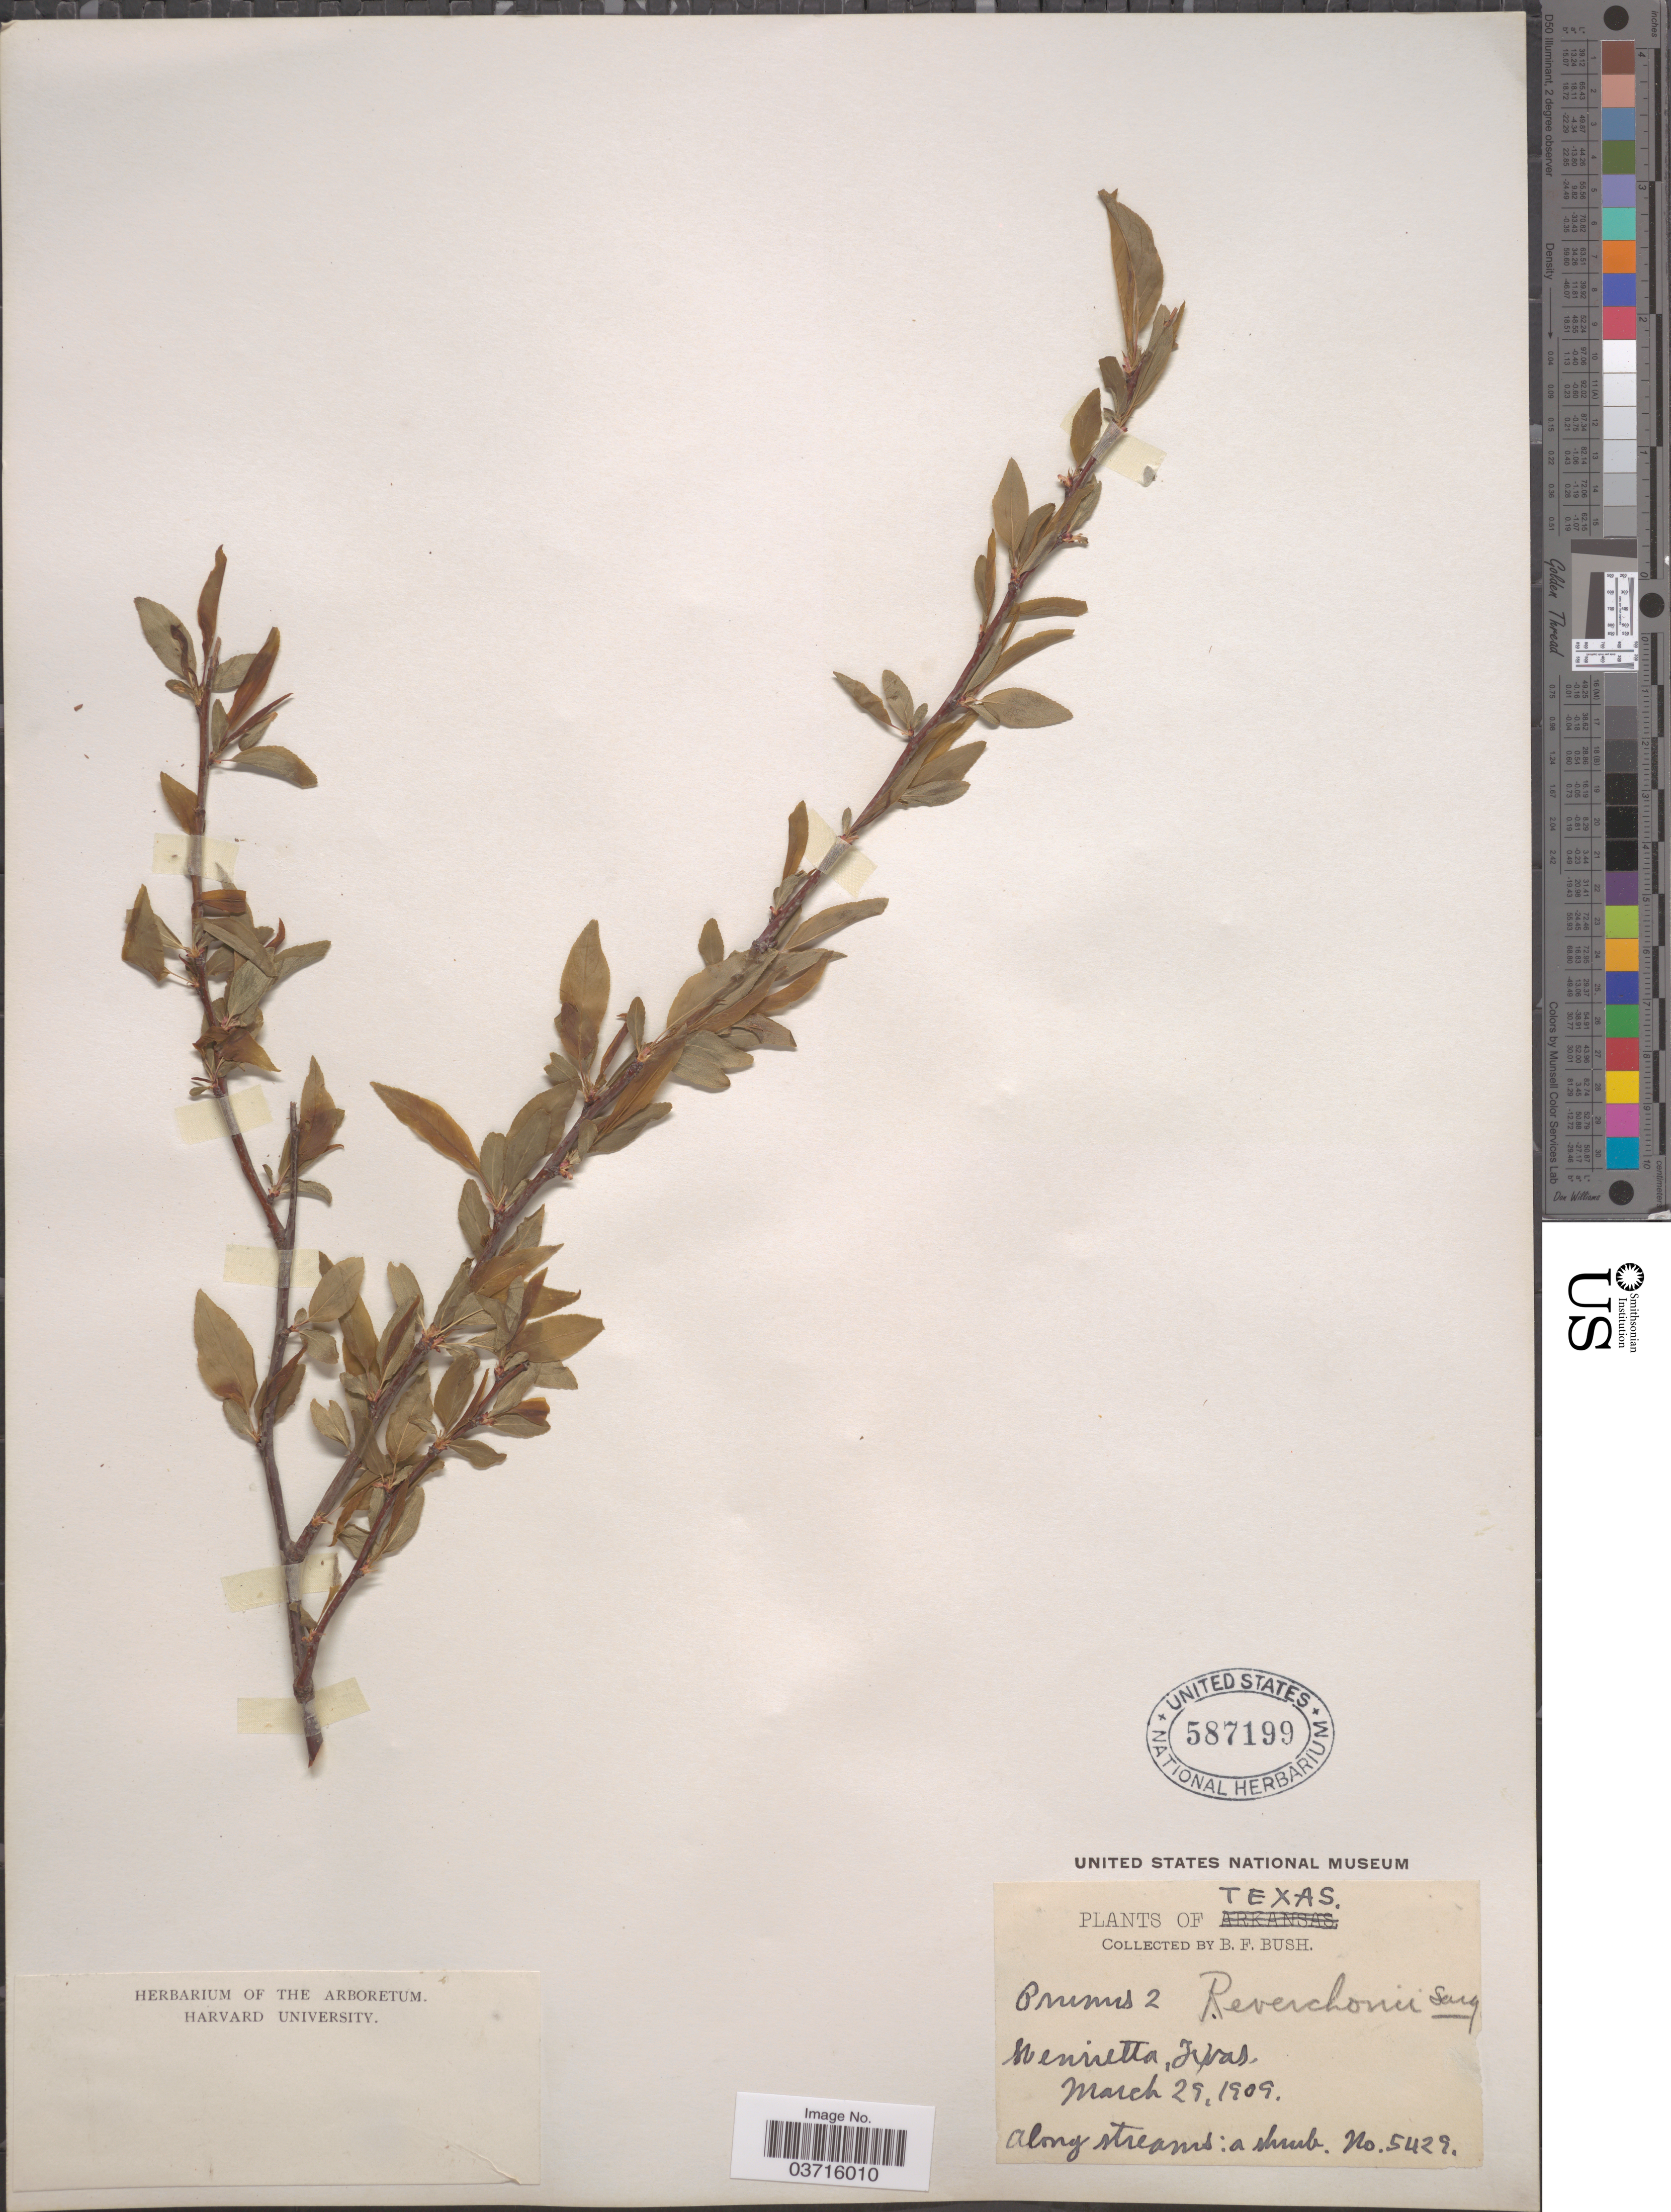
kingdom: Plantae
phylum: Tracheophyta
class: Magnoliopsida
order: Rosales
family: Rosaceae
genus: Prunus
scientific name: Prunus munsoniana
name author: W. Wight & Hedrick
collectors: B. F. Bush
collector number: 5429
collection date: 1909-03-29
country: United States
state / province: Texas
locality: Henrietta.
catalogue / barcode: US 587199